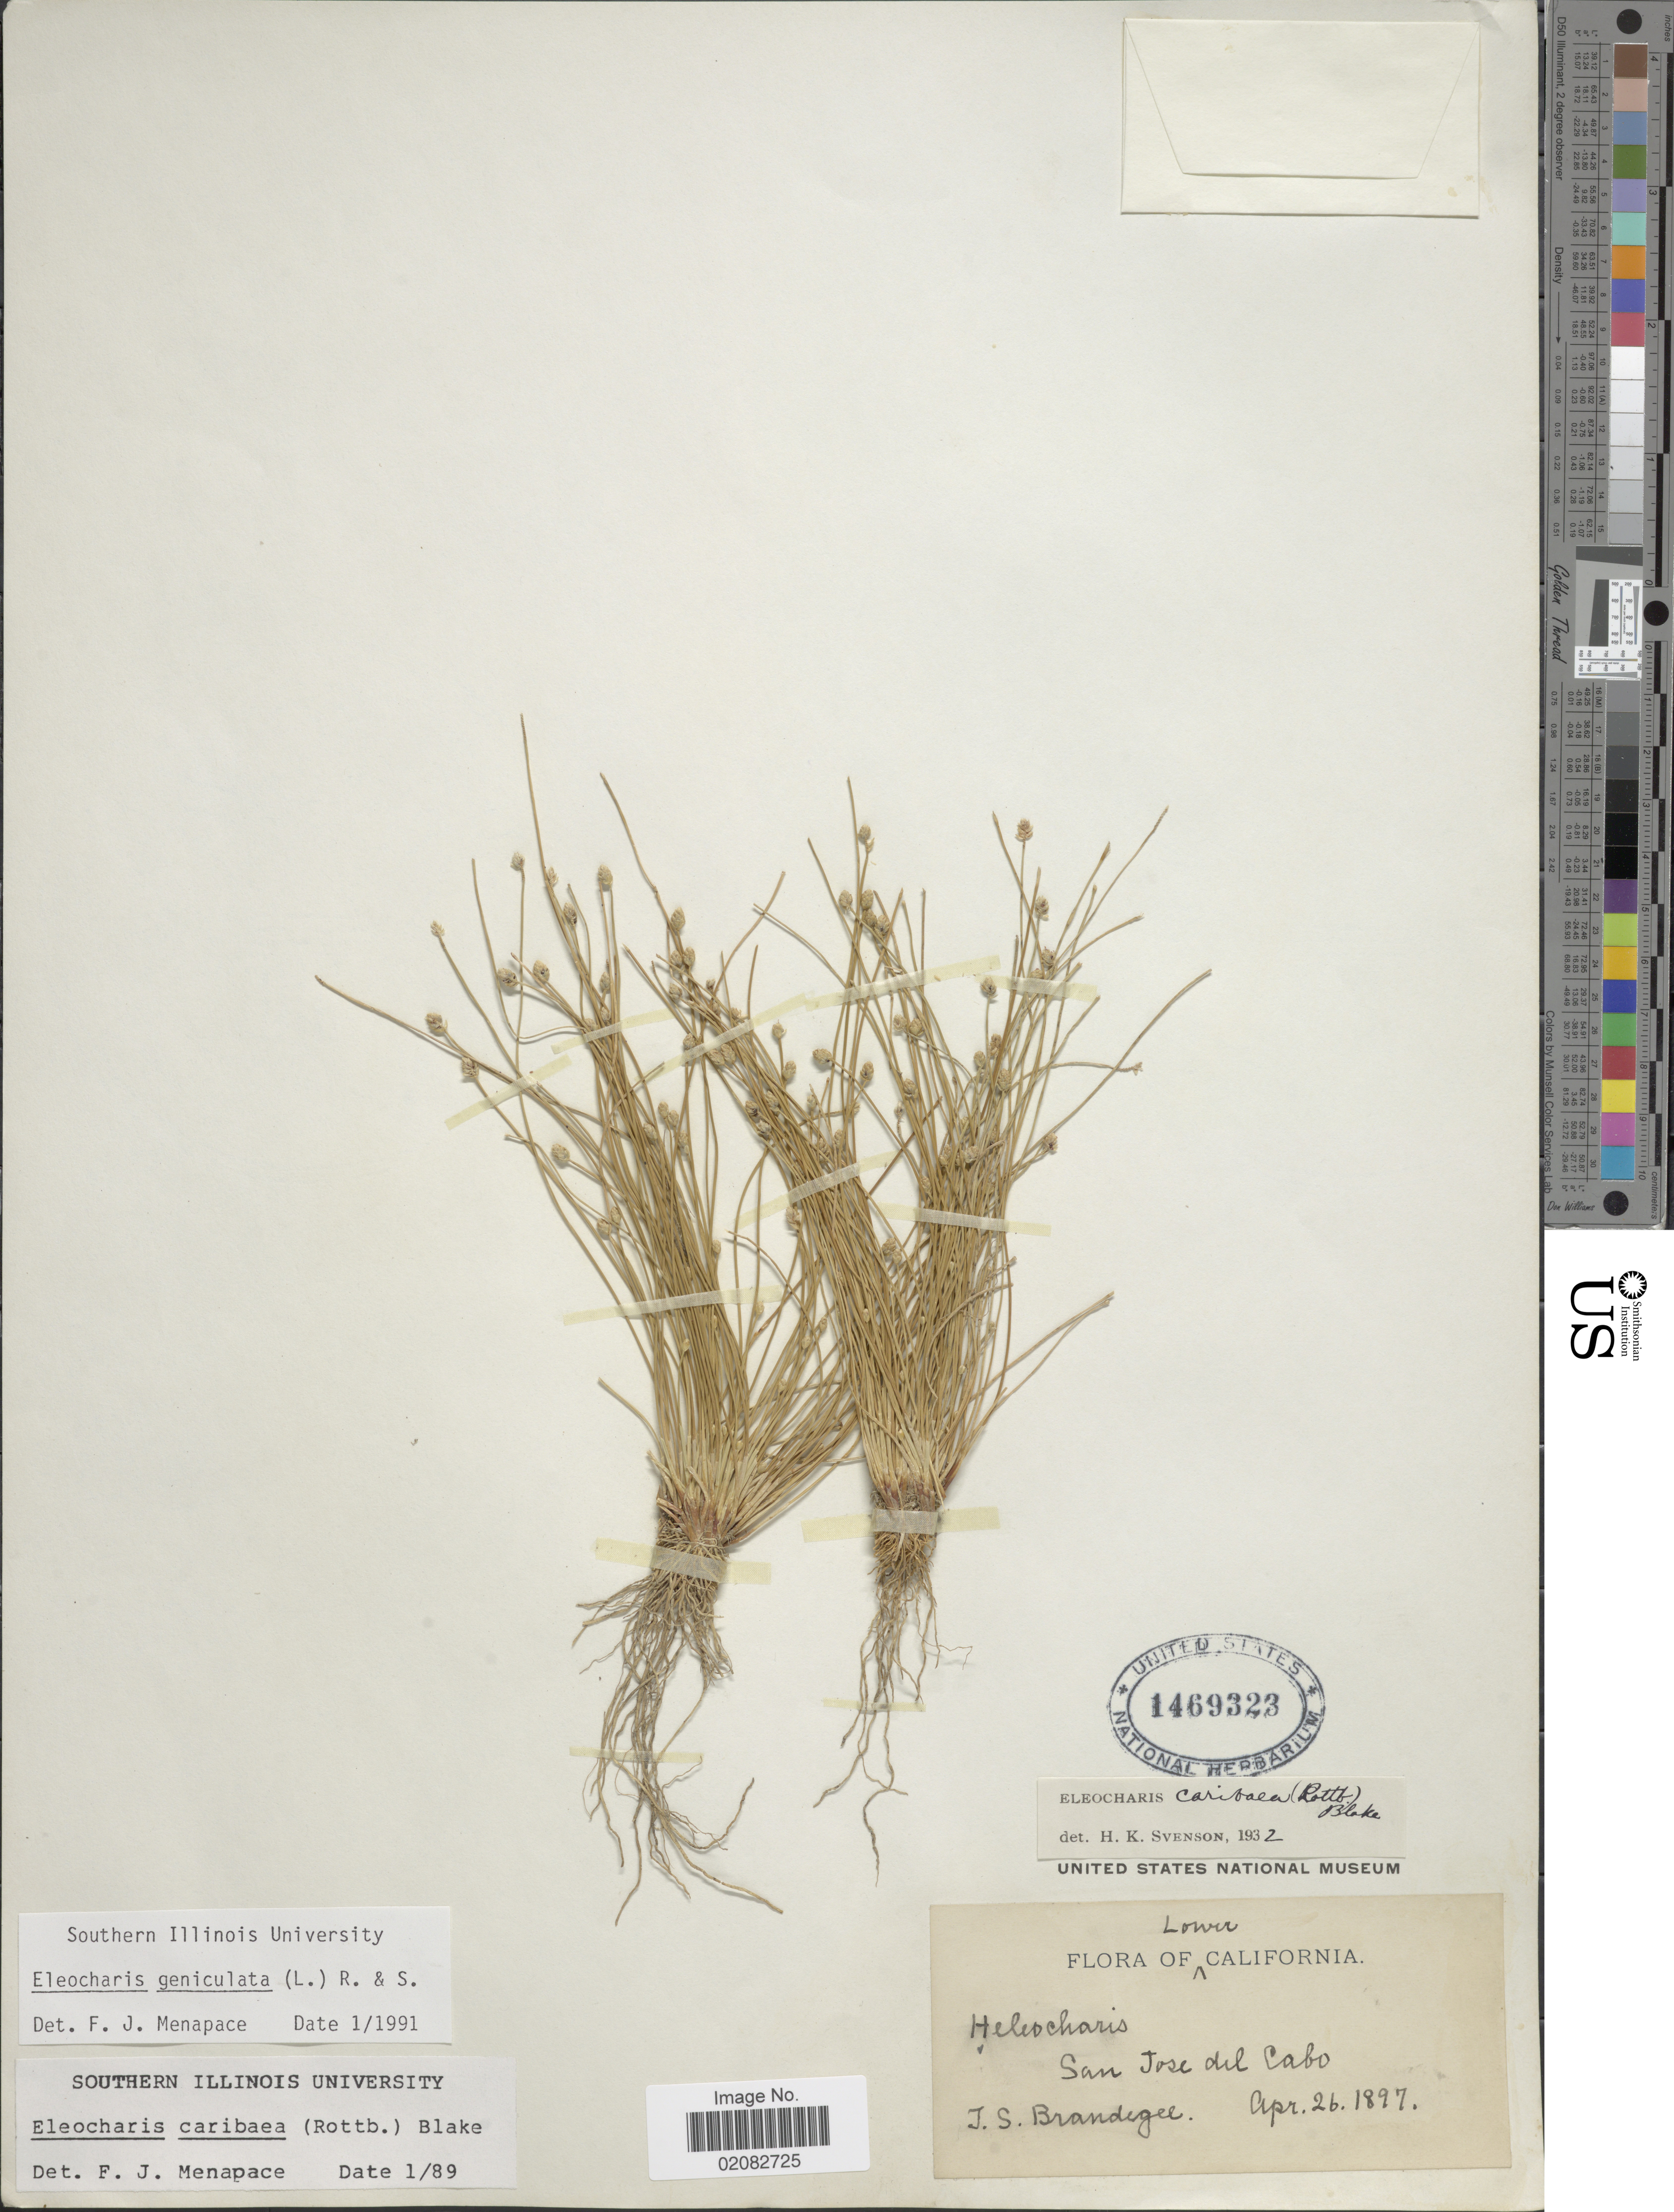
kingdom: Plantae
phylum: Tracheophyta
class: Liliopsida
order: Poales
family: Cyperaceae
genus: Eleocharis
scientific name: Eleocharis geniculata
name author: (L.) Roem. & Schult.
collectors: J. S. Brandegee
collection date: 1897-04-26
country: Mexico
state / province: Baja California Sur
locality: Lower California, San Jose del Cabo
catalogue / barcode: US 1469323